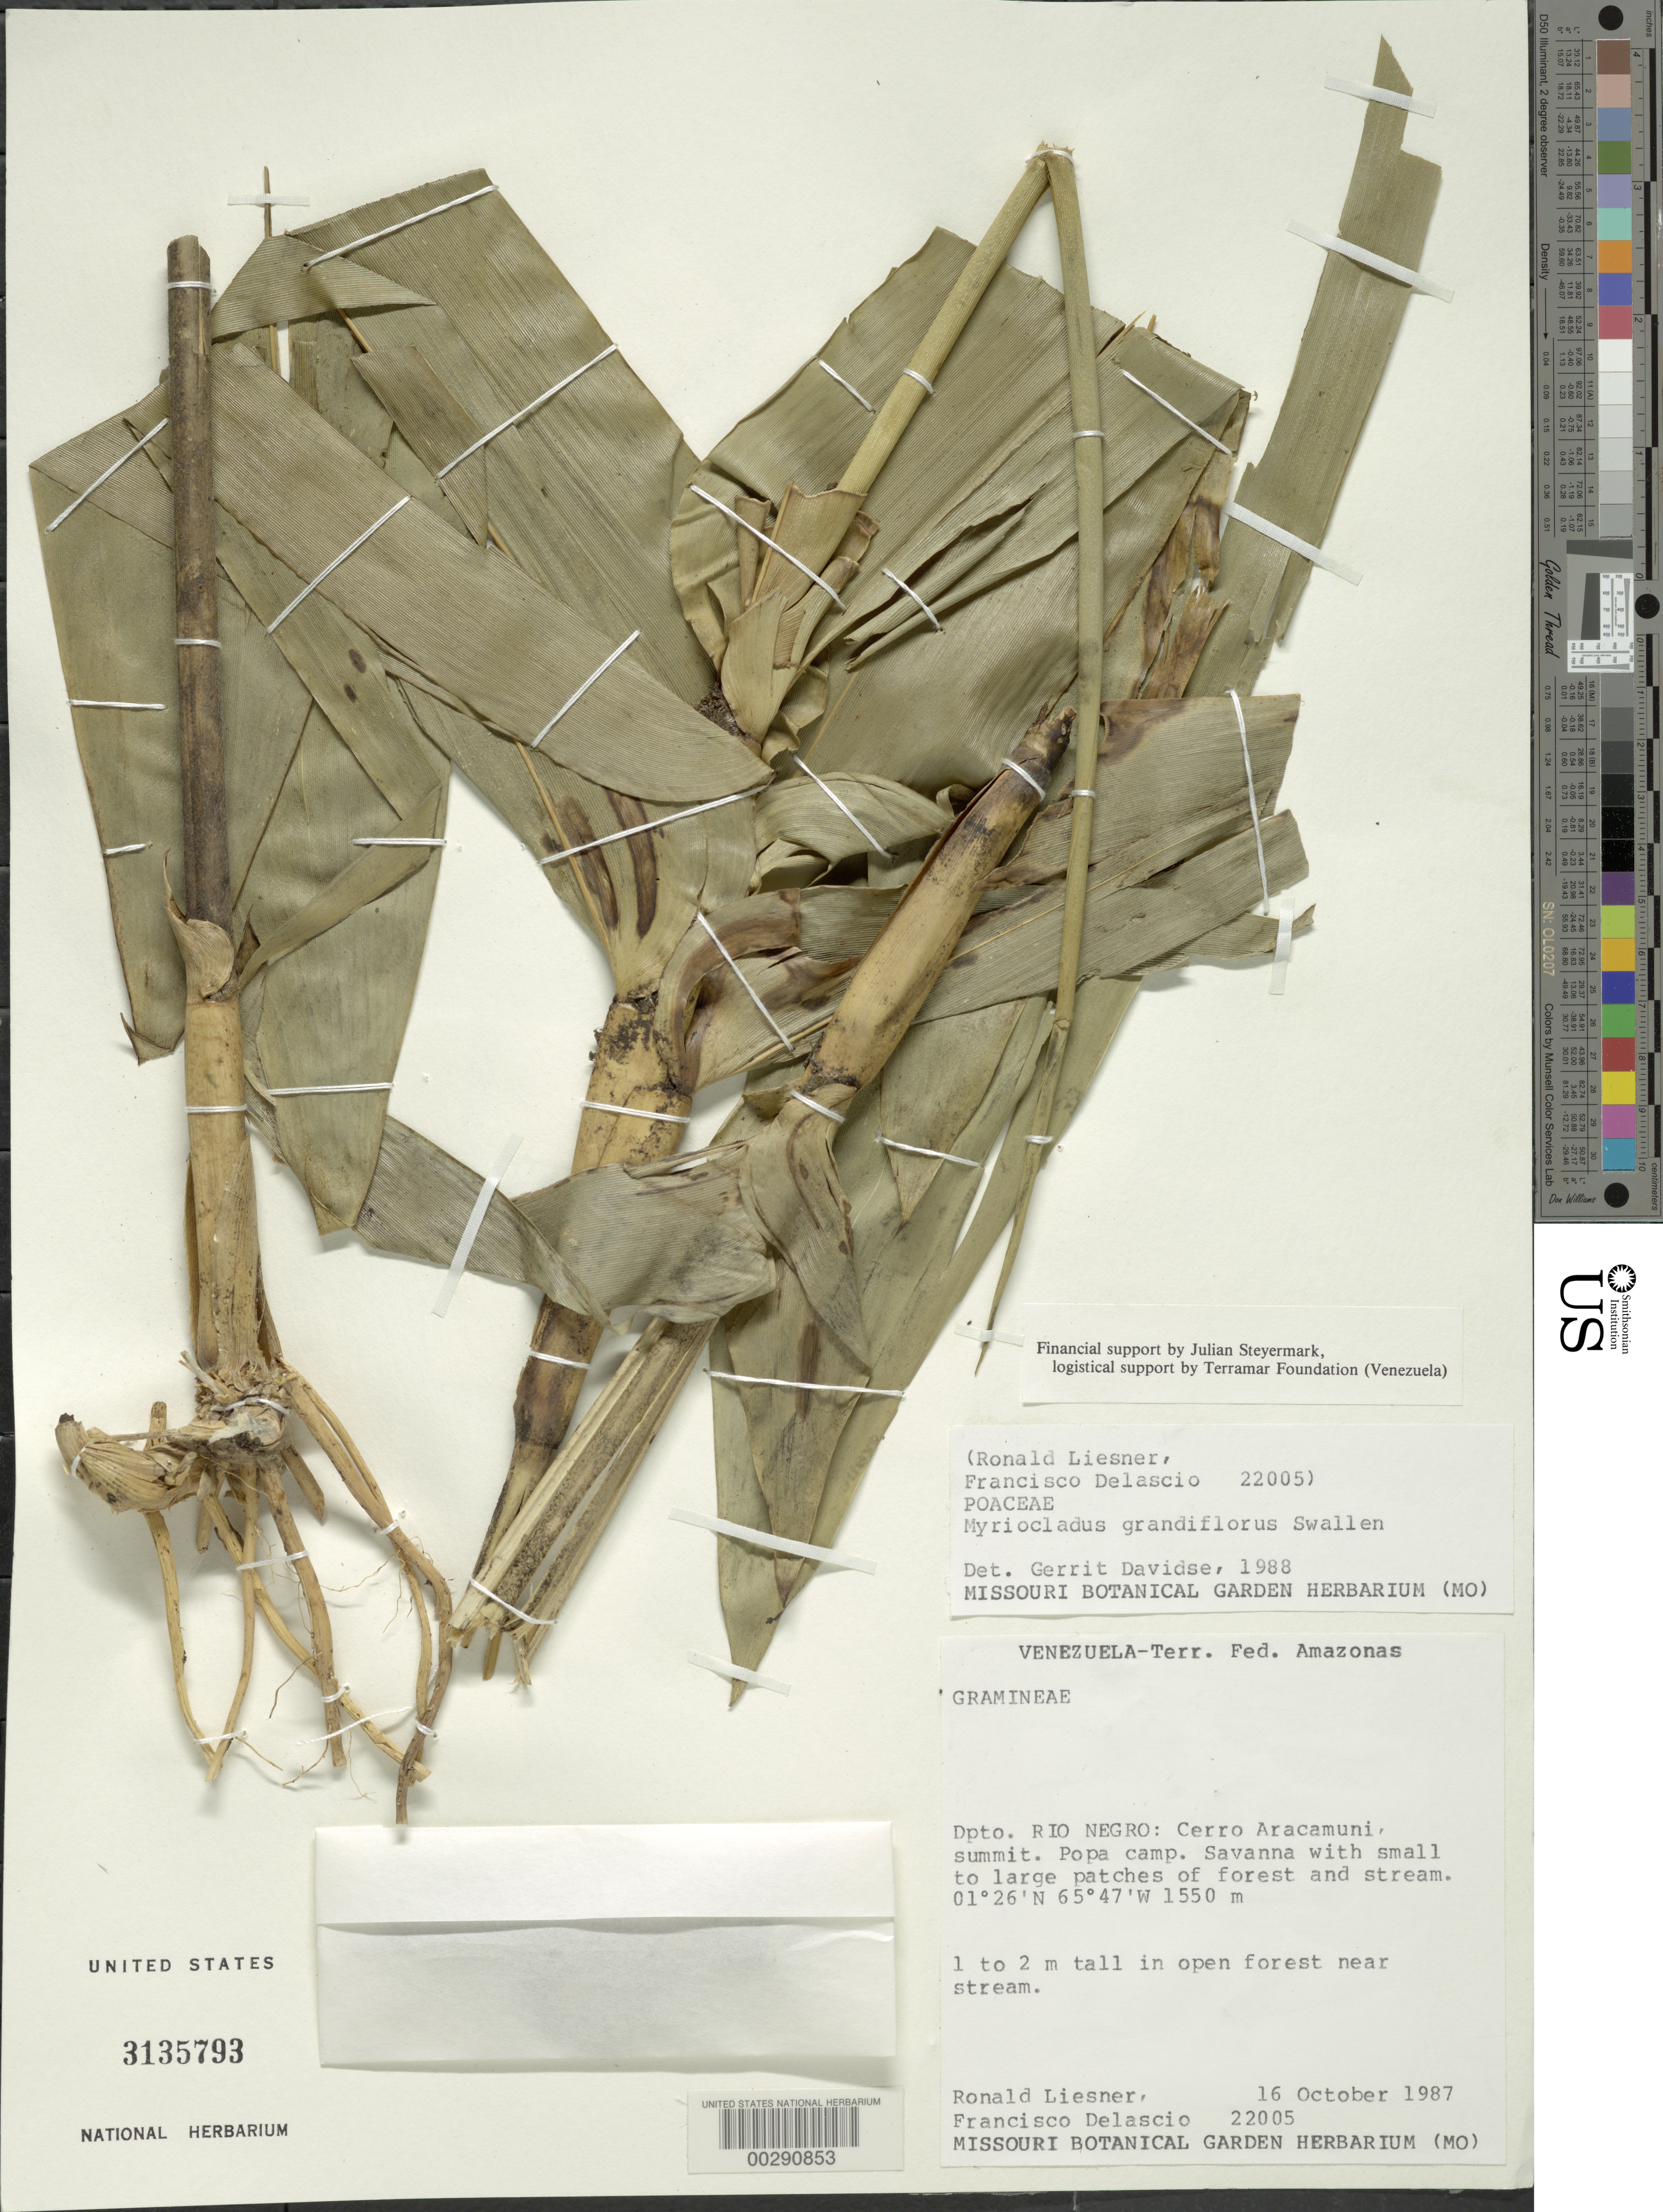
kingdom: Plantae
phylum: Tracheophyta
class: Liliopsida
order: Poales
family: Poaceae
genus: Myriocladus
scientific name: Myriocladus grandifolius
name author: Swallen in Maguire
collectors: R. L. Liesner & F. Delascio C.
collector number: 22005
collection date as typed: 16 Oct 1987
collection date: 1987-10-16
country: Venezuela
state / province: Amazonas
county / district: Rio Negro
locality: Cerro aracamuni, summit; popa camp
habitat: Savanna with small to large patches of forest and stream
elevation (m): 1550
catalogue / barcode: US 3135793